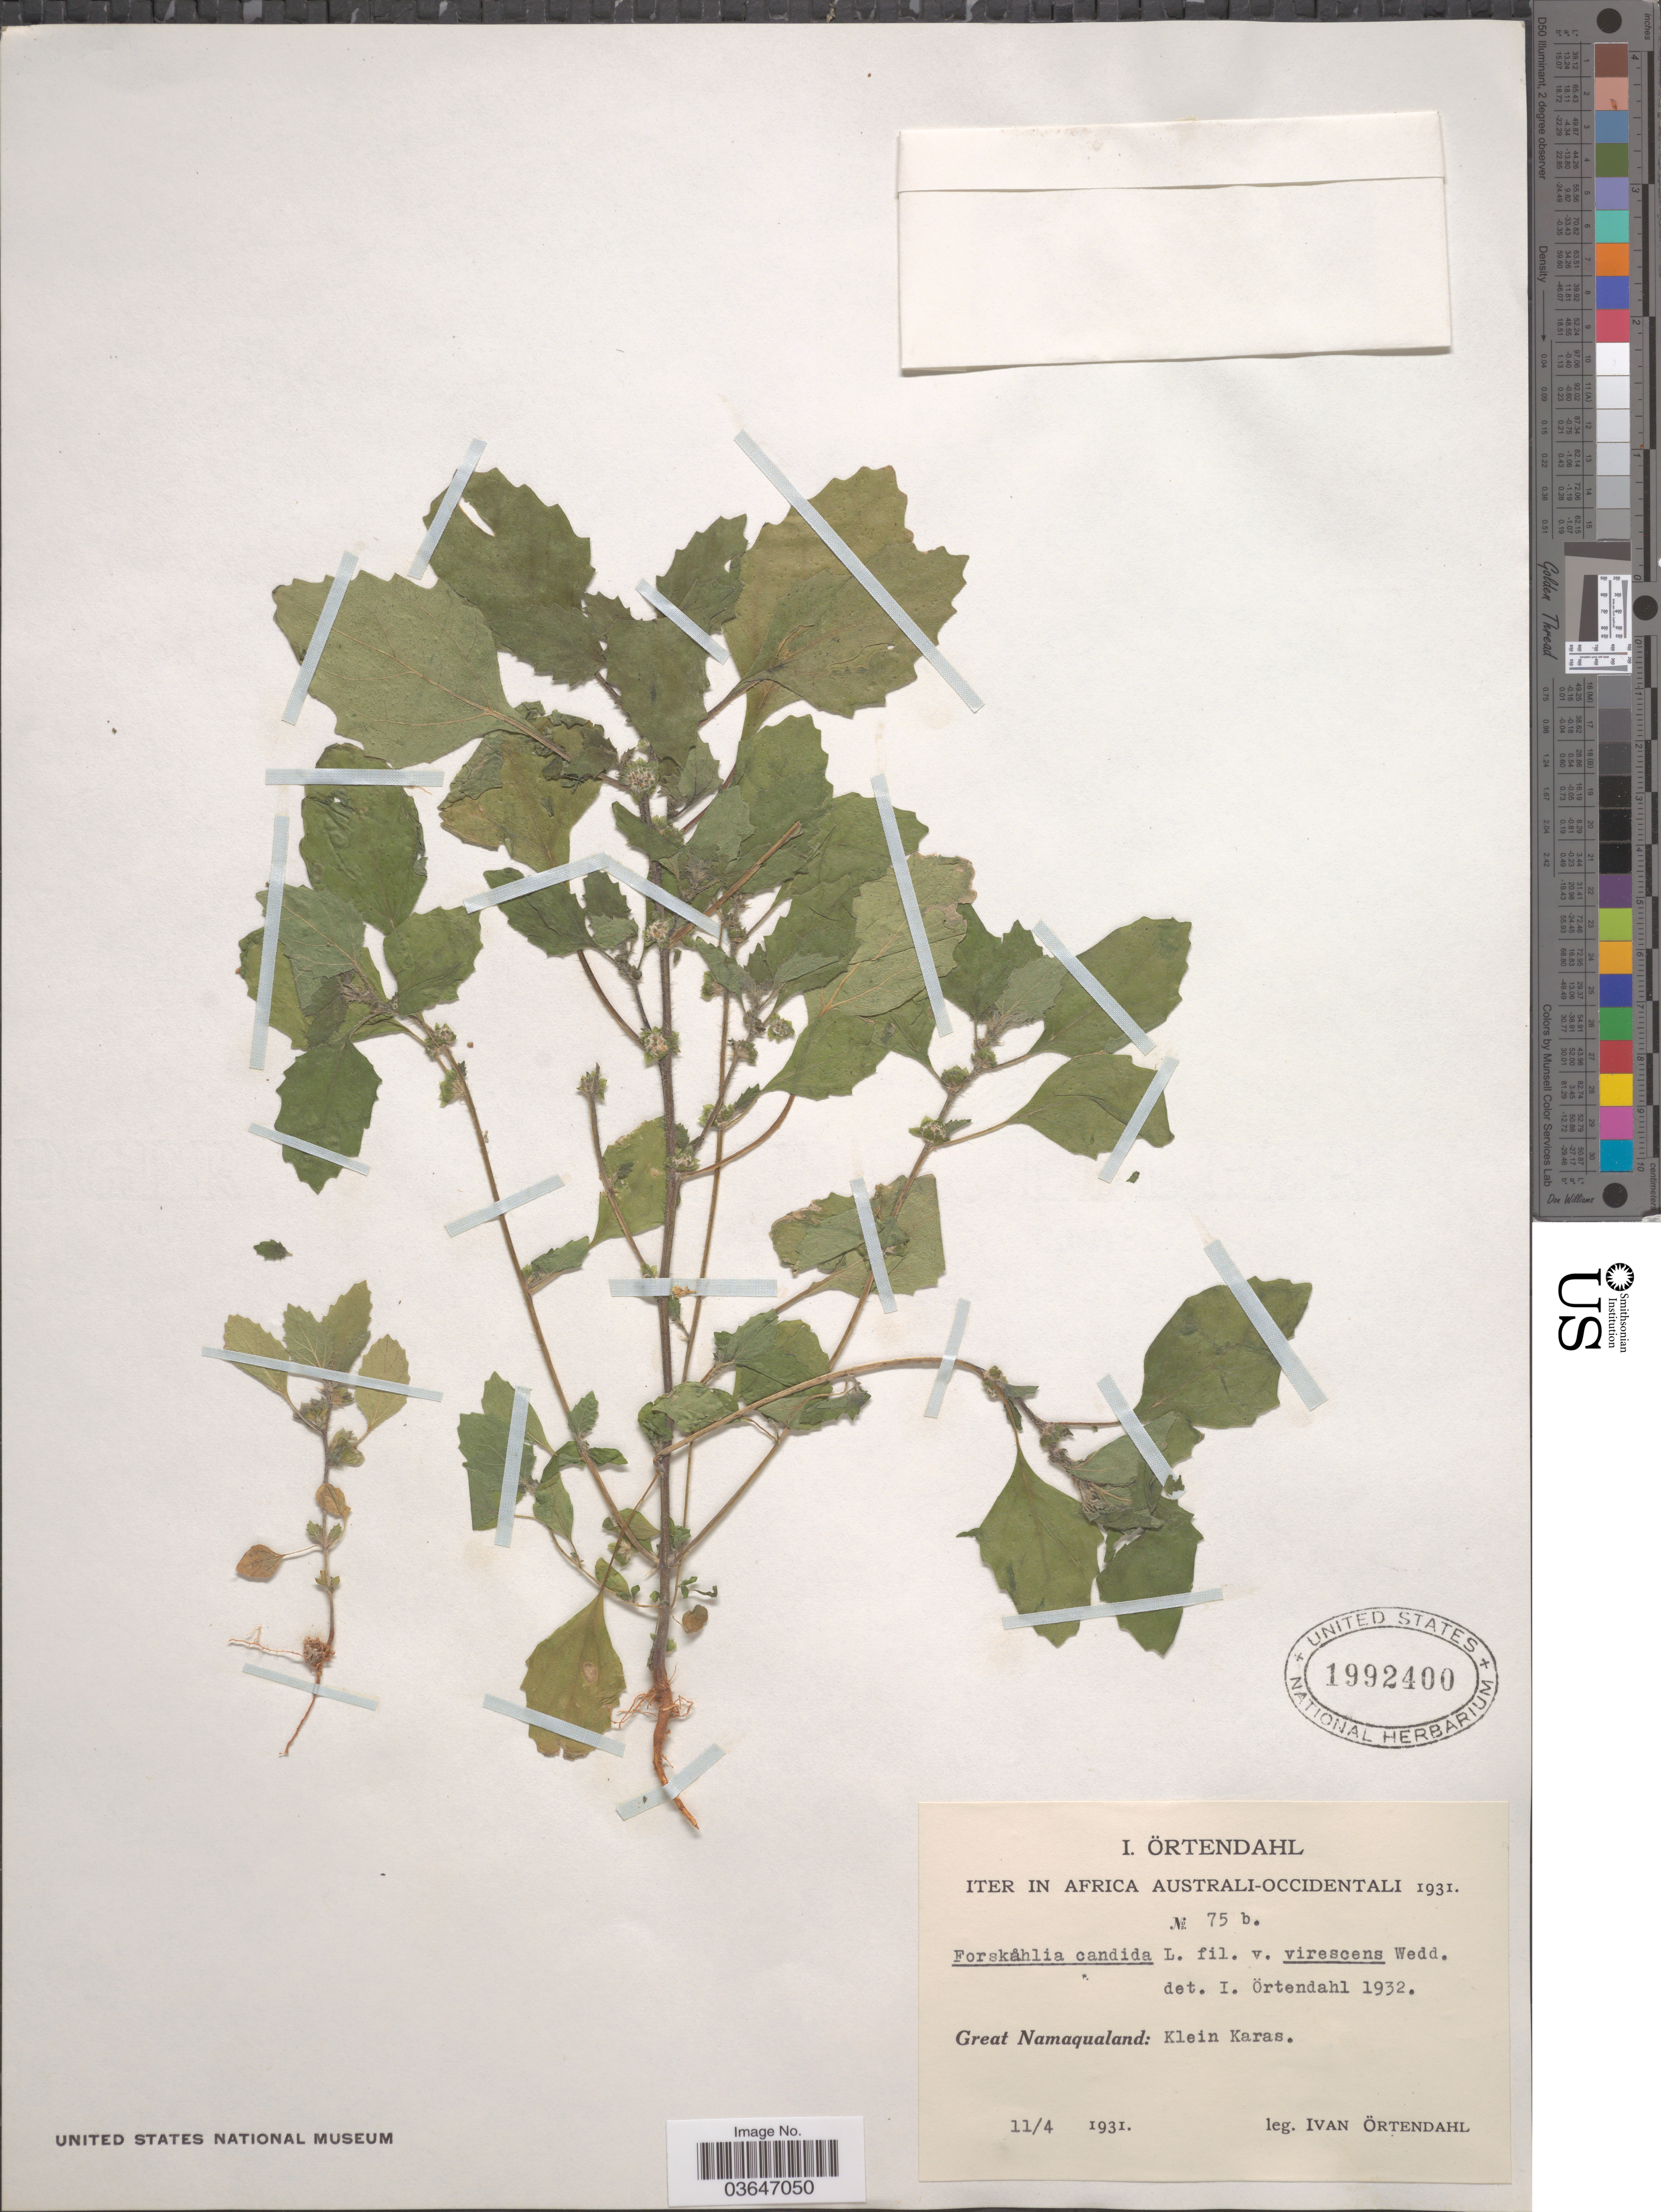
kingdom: Plantae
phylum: Tracheophyta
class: Magnoliopsida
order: Rosales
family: Urticaceae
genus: Forsskaolea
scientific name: Forsskaolea candida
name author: L. f.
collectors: I. Ortendahl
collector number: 75b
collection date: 1931-04-11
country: Namibia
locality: Iter in Africa Australi-Occidentali. Great Namaqualand: Klein Karas.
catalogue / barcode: US 1992400